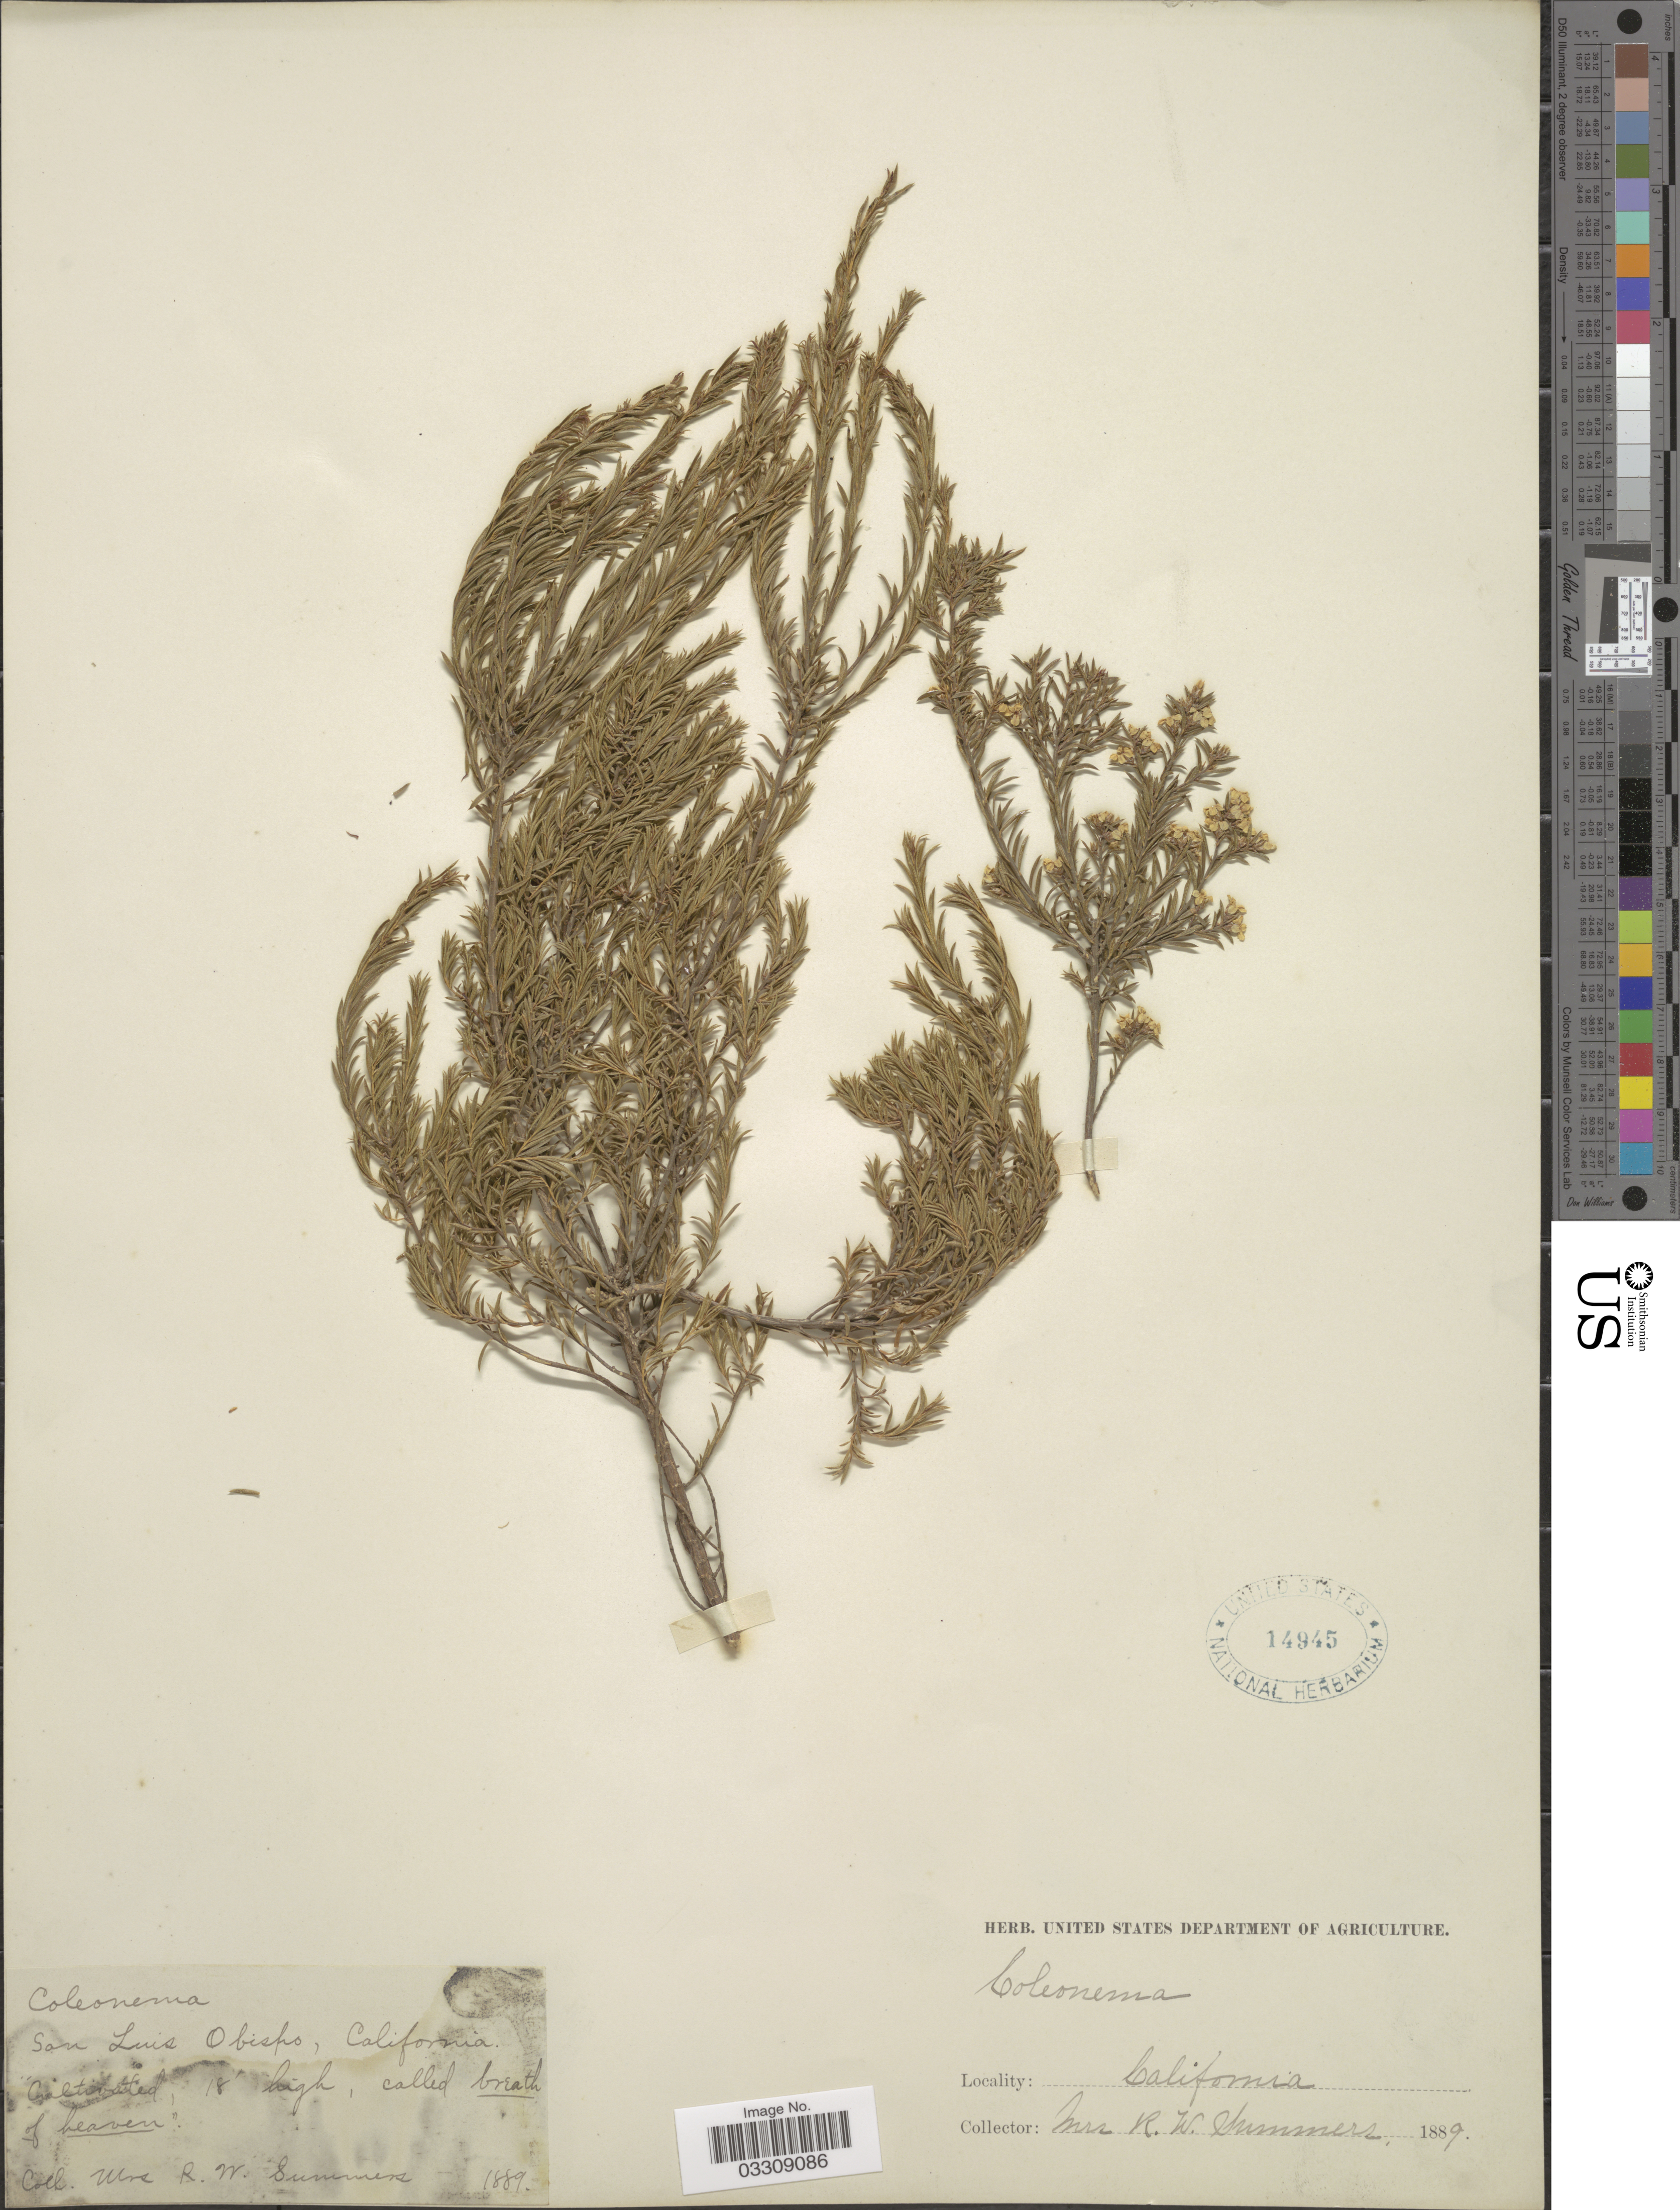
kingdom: Plantae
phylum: Tracheophyta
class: Magnoliopsida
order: Sapindales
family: Rutaceae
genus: Coleonema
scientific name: Coleonema sp.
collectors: R. Summers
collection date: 1889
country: United States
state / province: California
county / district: San Luis Obispo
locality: San Luis Obispo.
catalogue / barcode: US 14945